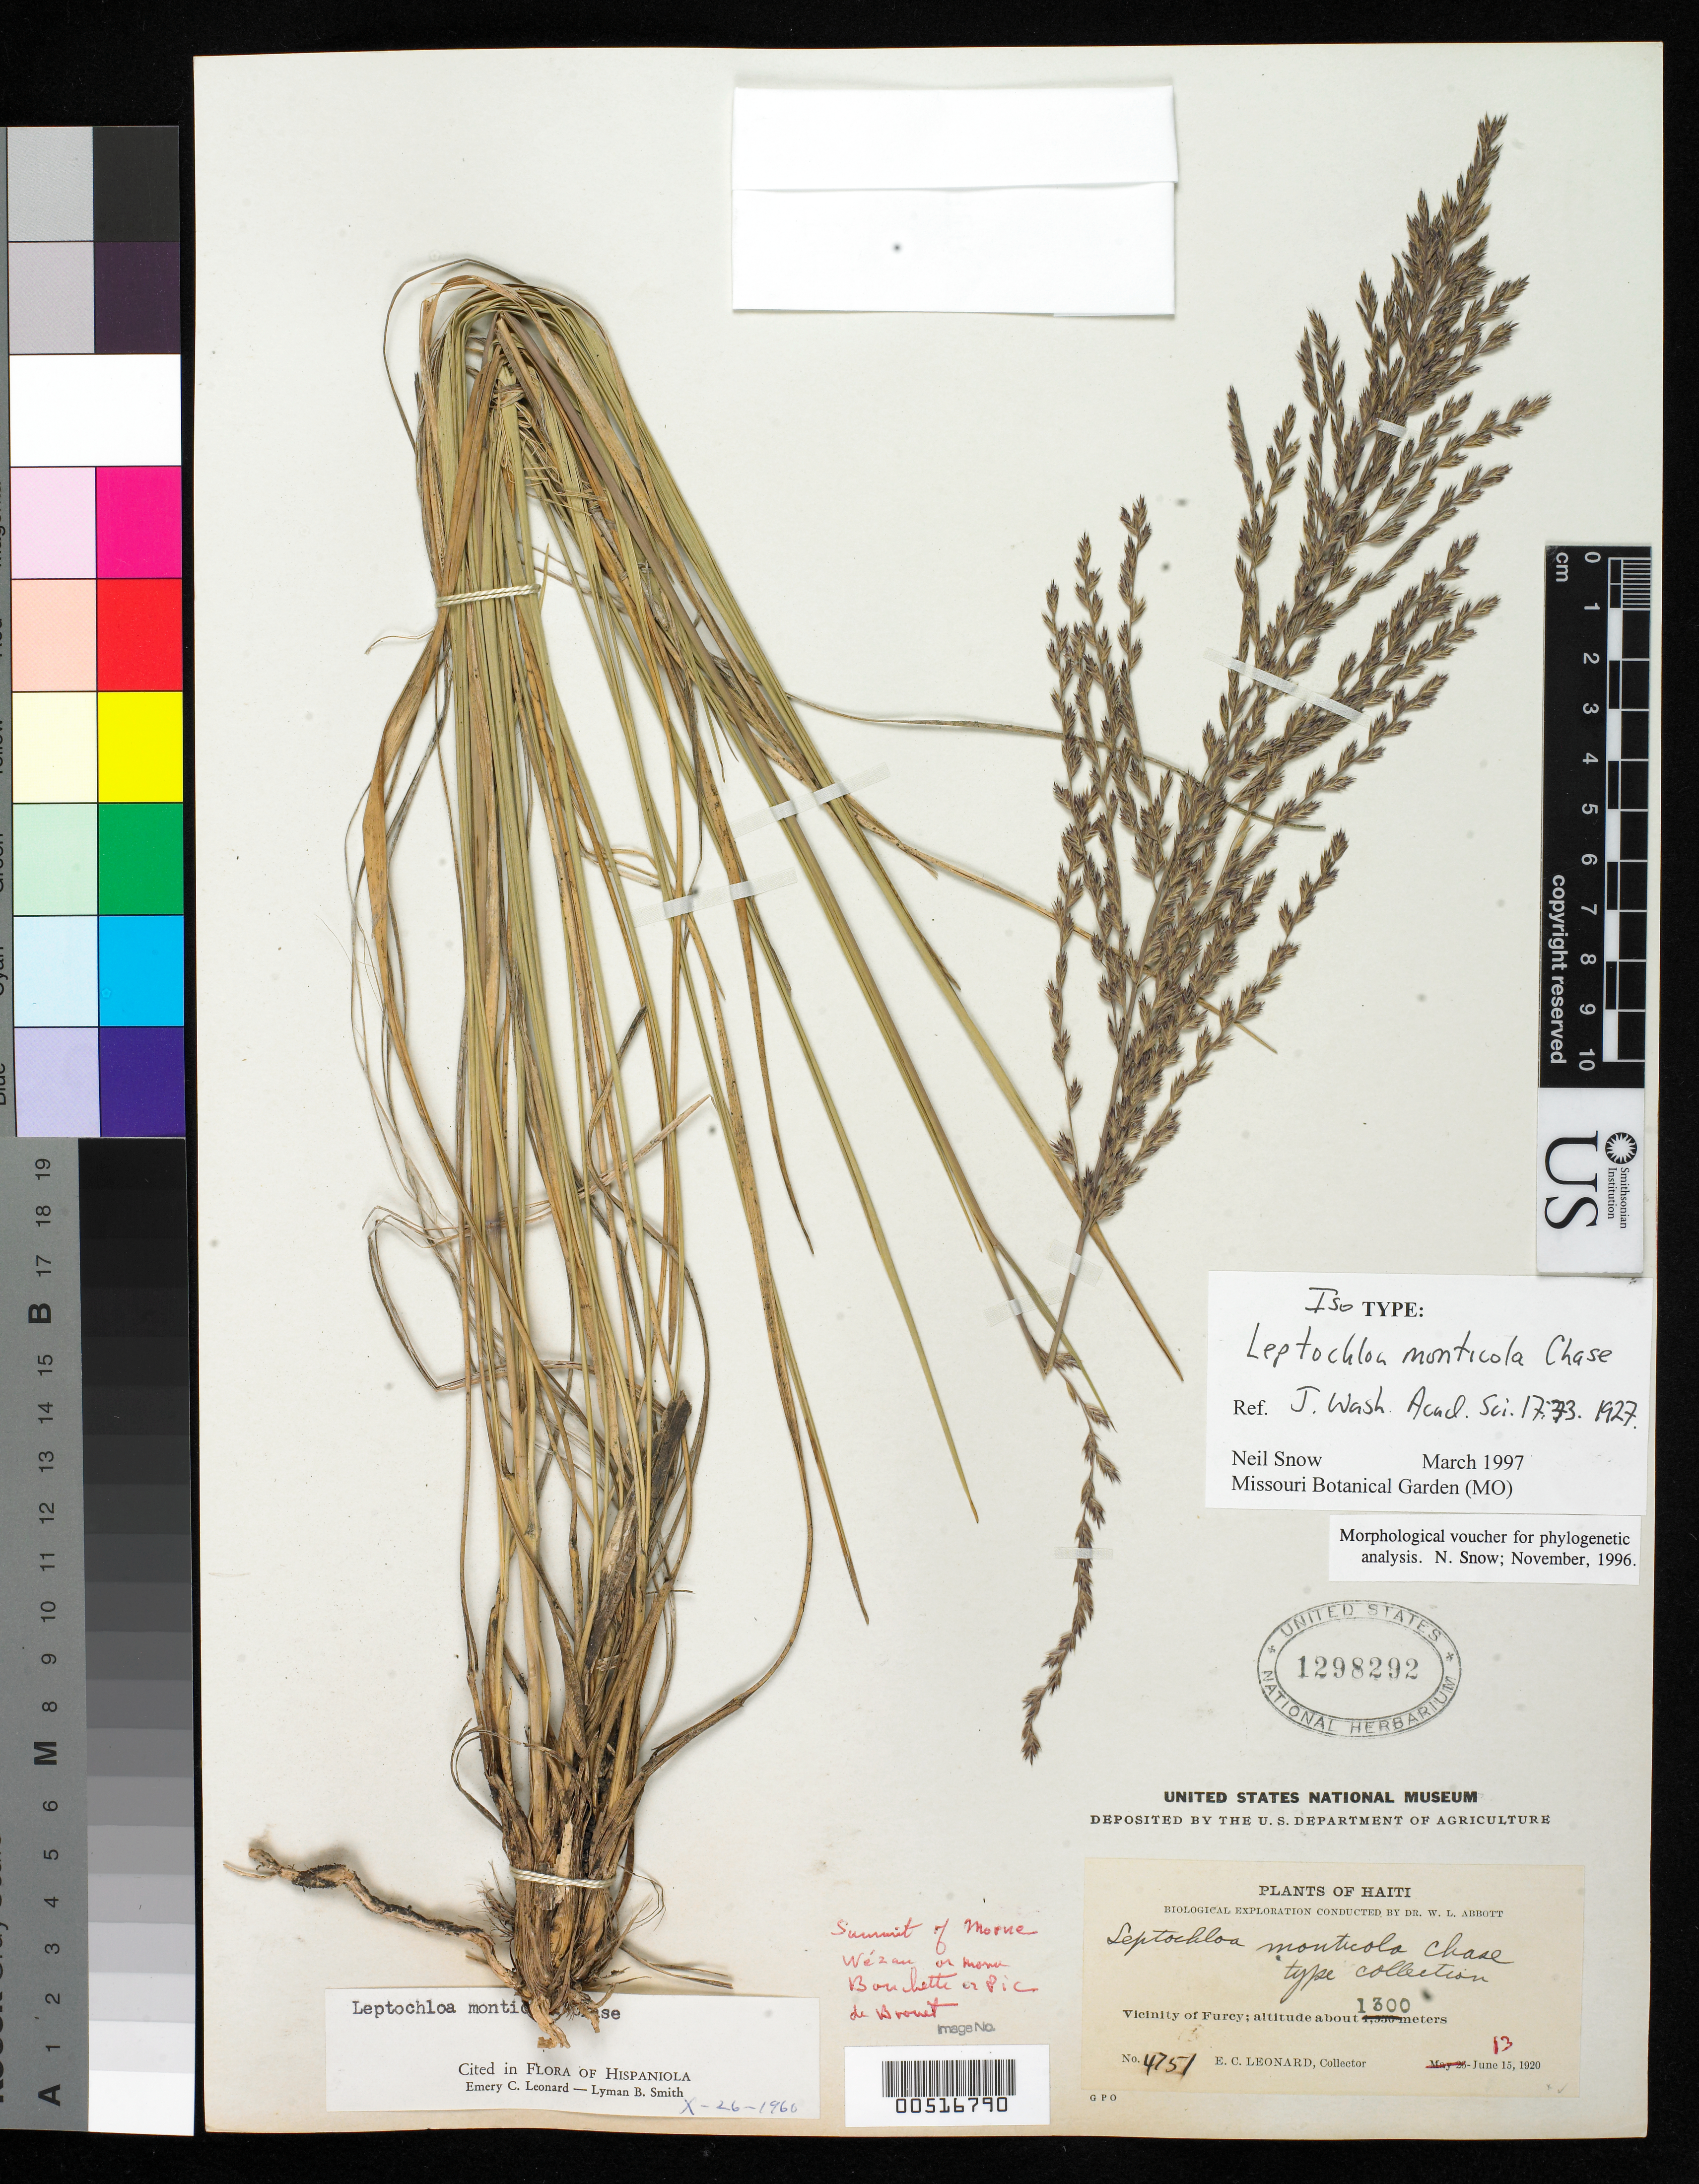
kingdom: Plantae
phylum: Tracheophyta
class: Liliopsida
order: Poales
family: Poaceae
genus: Leptochloa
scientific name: Leptochloa monticola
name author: Chase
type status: Isotype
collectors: E. C. Leonard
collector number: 4751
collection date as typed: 13 Jun 1920 to 15 Jun 1920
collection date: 1920-06-13/1920-06-15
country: Haiti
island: Hispaniola Island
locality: Vicinity of Furcy.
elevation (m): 1300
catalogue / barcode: US 1298292